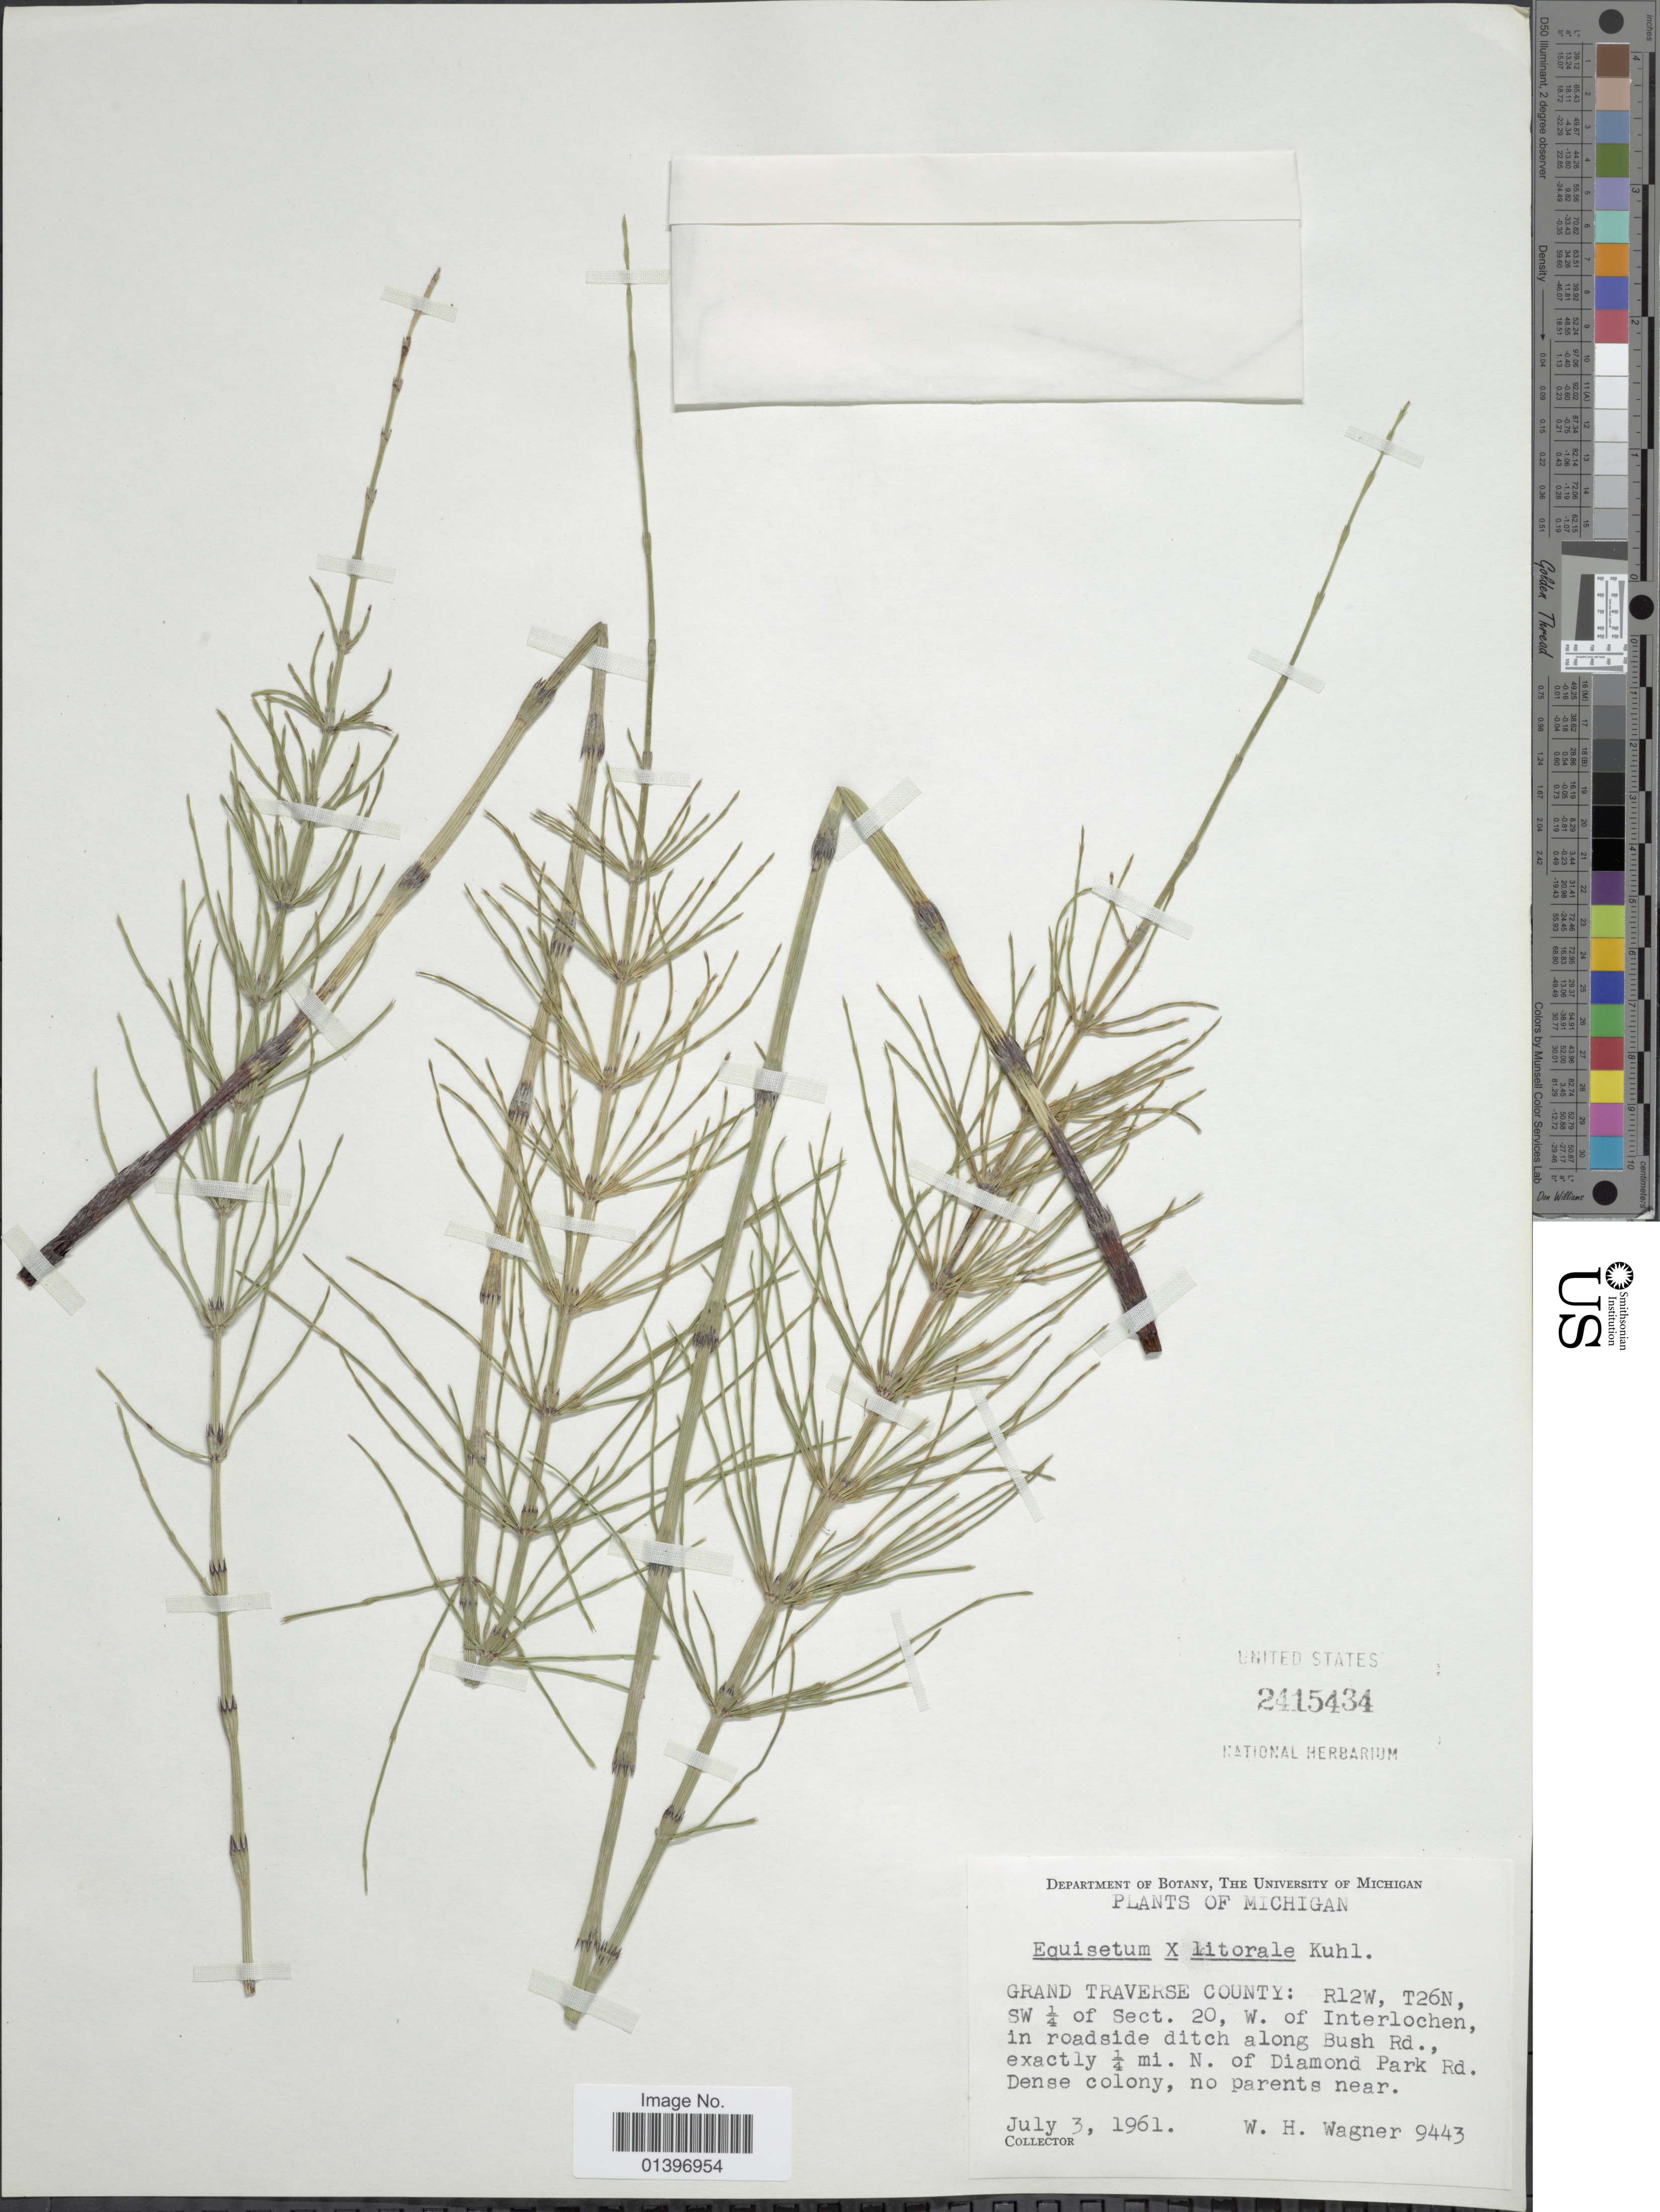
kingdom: Plantae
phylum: Tracheophyta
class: Polypodiopsida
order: Equisetales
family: Equisetaceae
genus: Equisetum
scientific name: Equisetum x litorale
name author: Kuhlw.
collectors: W. H. Wagner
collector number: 9443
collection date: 1961-07-03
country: United States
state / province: Michigan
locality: Grand Traverse County: R12W, T26N, SW 1/4 of sect. 20, W. of Interlochen, in roadside ditch along Bush Rd., exactly 1/4mi N of Diamond Park Rd.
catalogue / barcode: US 2415434